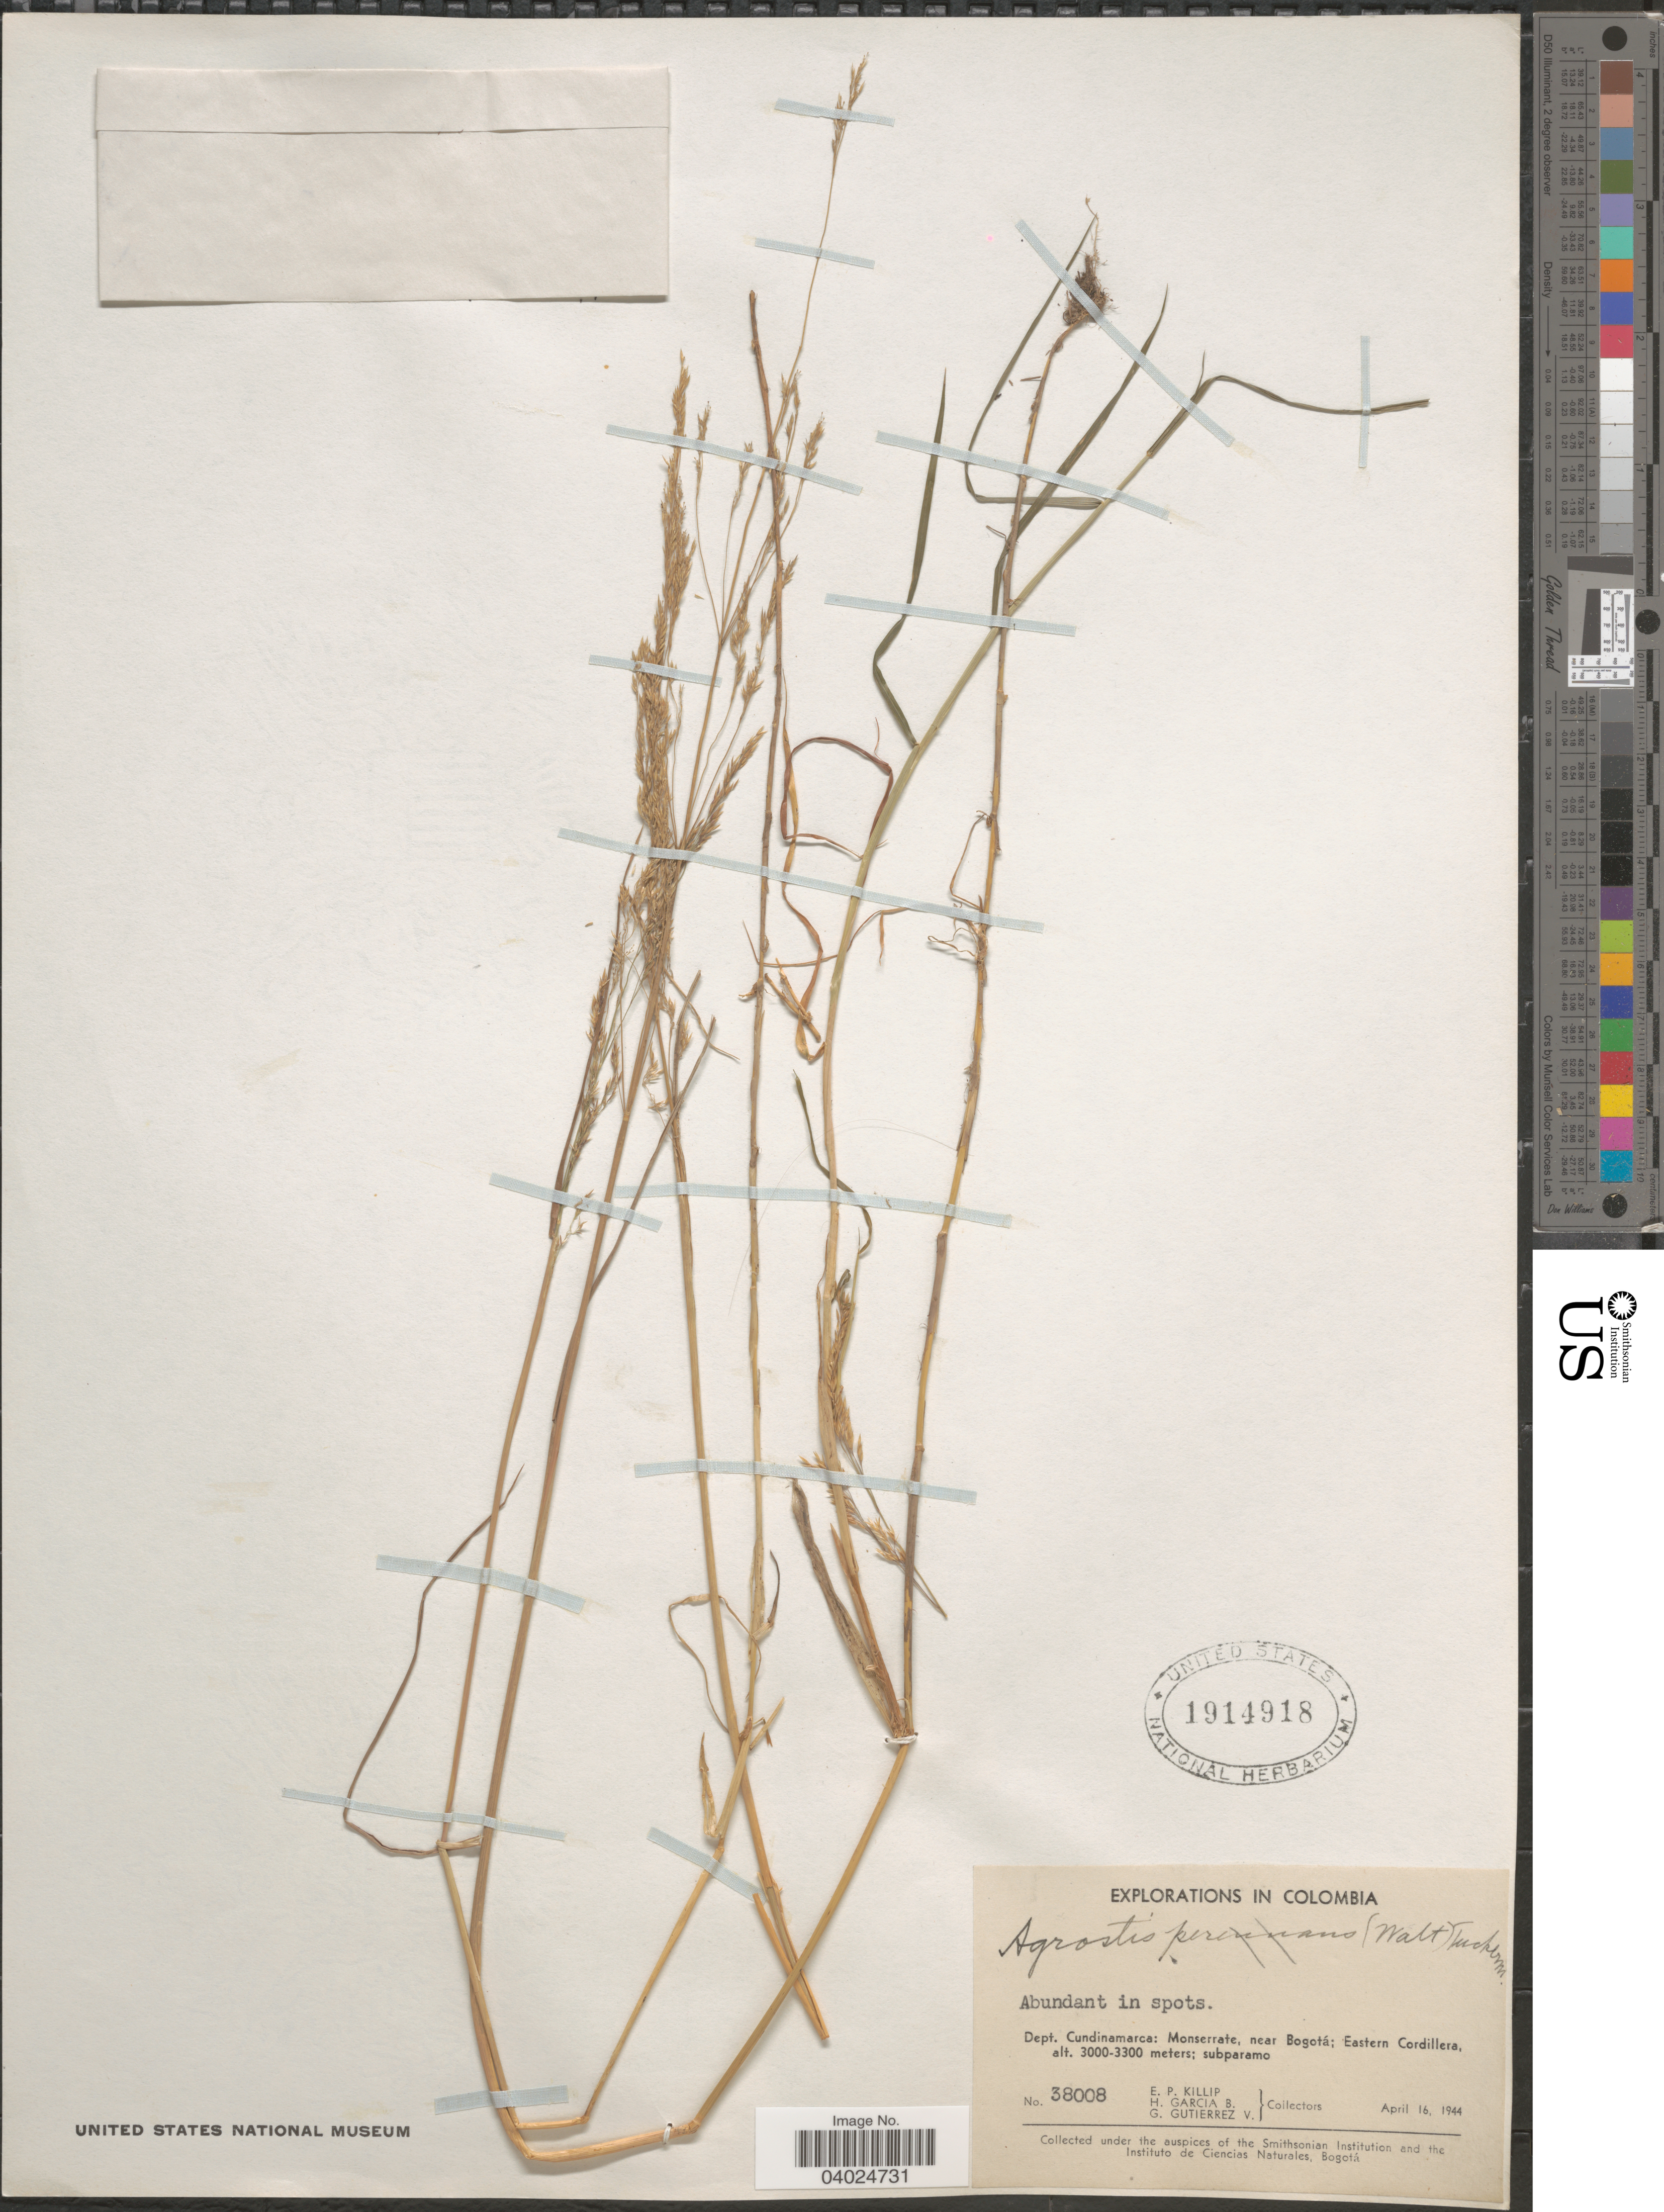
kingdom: Plantae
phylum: Tracheophyta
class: Liliopsida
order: Poales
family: Poaceae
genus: Agrostis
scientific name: Agrostis stolonifera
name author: L.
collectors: E. P. Killip, H. García B. & G. Gutiérrez V.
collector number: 38008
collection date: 1944-04-16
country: Colombia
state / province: Cundinamarca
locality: Dept. Cundinamarca: Monserrate, near Bogotá; Eastern Cordillera.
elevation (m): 3000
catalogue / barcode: US 1914918